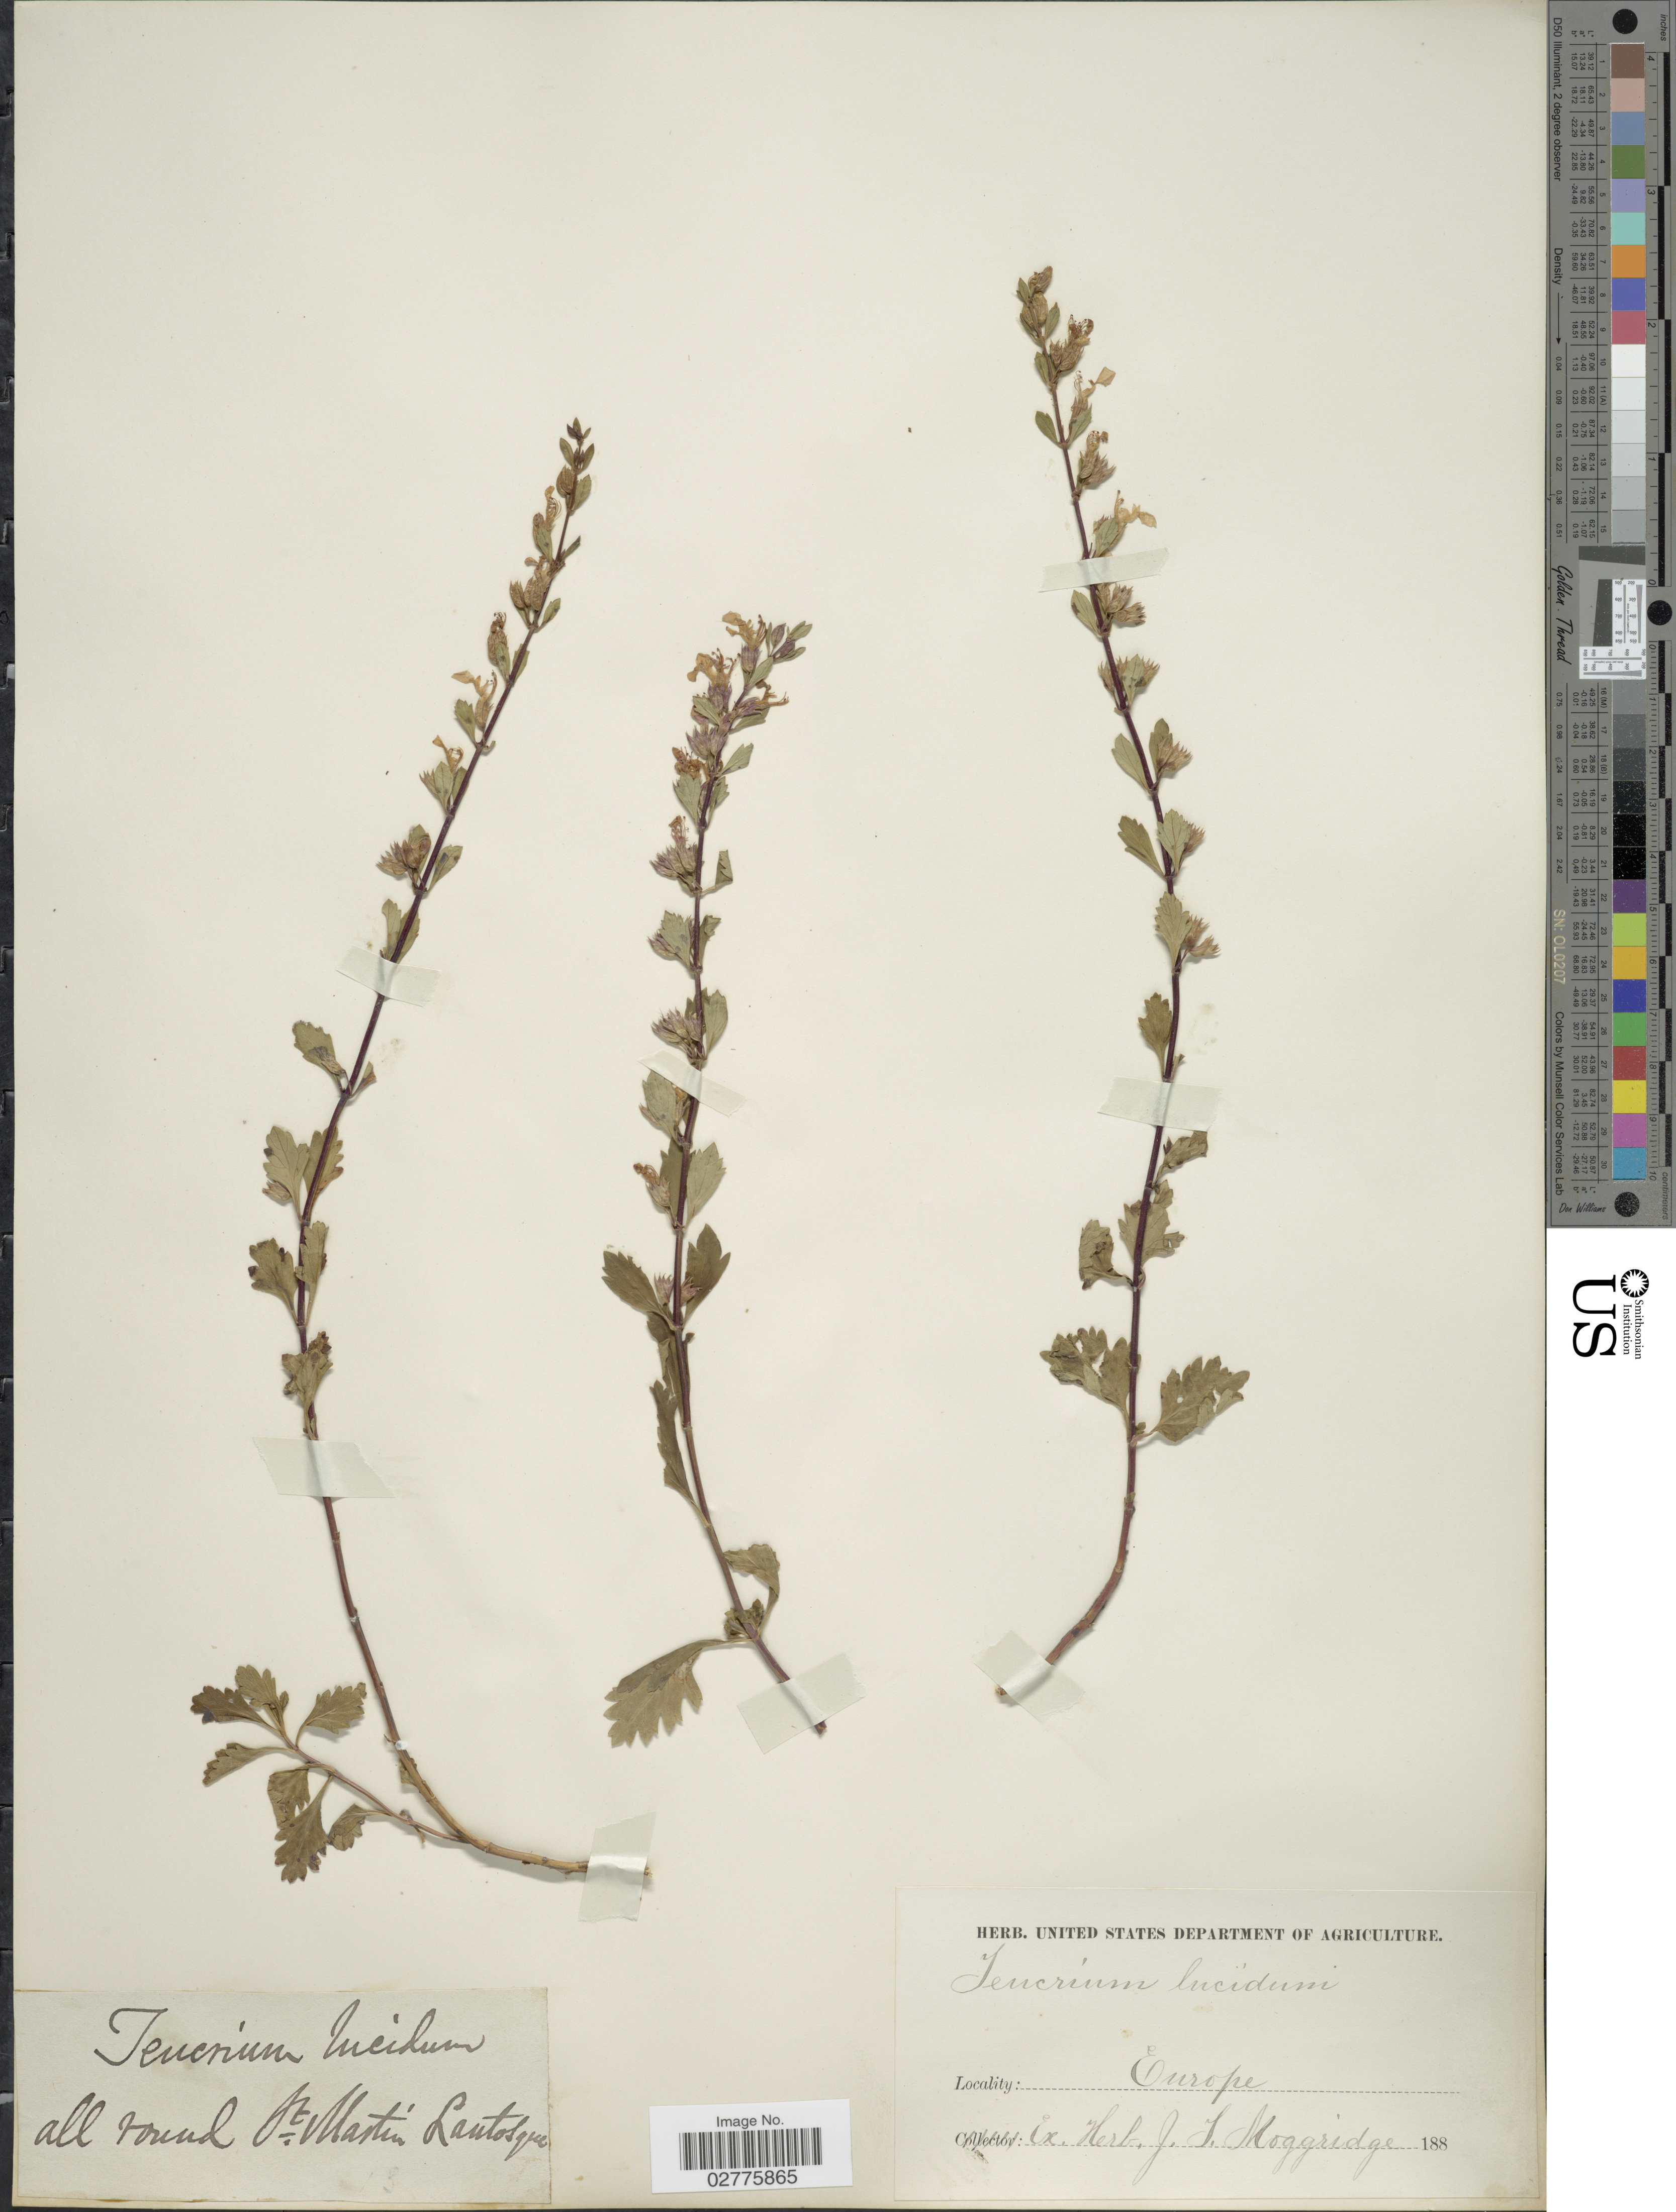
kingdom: Plantae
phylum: Tracheophyta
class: Magnoliopsida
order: Lamiales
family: Lamiaceae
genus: Teucrium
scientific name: Teucrium lucidum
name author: L.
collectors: ex herb. J.T. Moggridge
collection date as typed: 188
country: France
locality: All found St. Martin Lantosque. Europe.